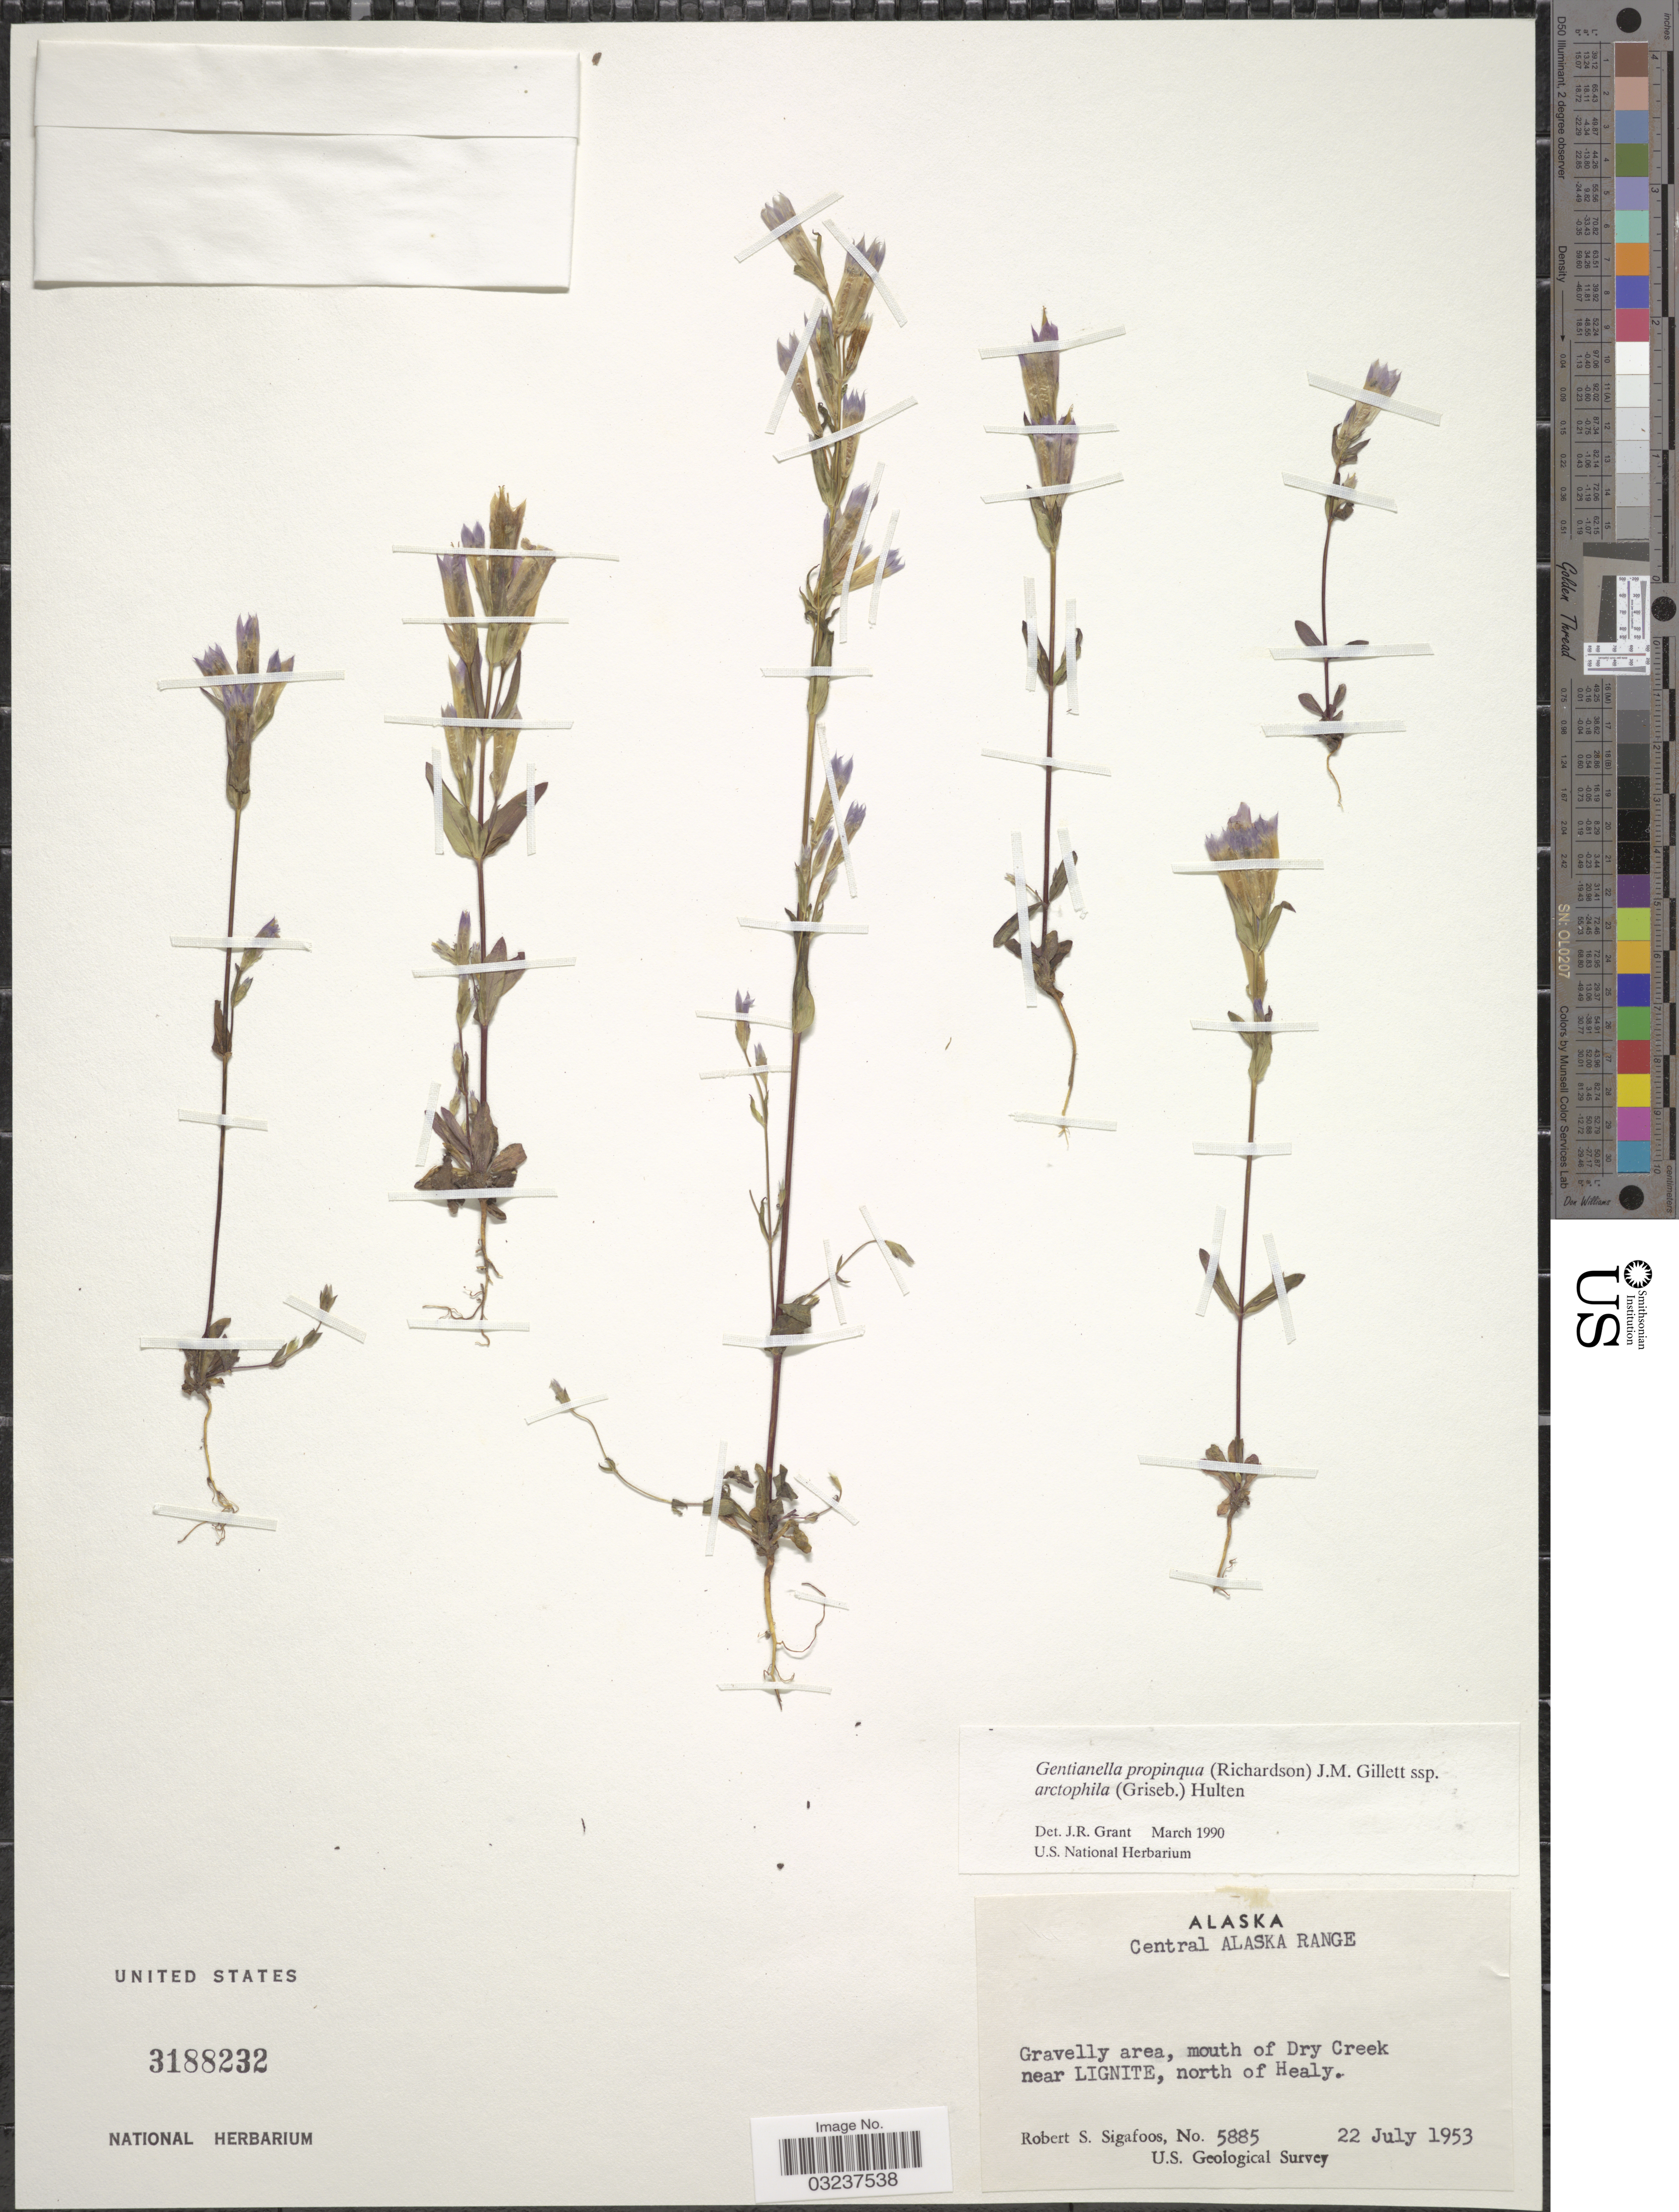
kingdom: Plantae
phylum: Tracheophyta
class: Magnoliopsida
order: Gentianales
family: Gentianaceae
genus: Gentianella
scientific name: Gentianella propinqua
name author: (Richardson) J.M. Gillett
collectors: R. Sigafoos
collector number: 5885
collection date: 1953-07-22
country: United States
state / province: Alaska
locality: Central Alaska Range, Gravelly area, mouth of Dry Creek near Lignite, north of Healy.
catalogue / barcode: US 3188232